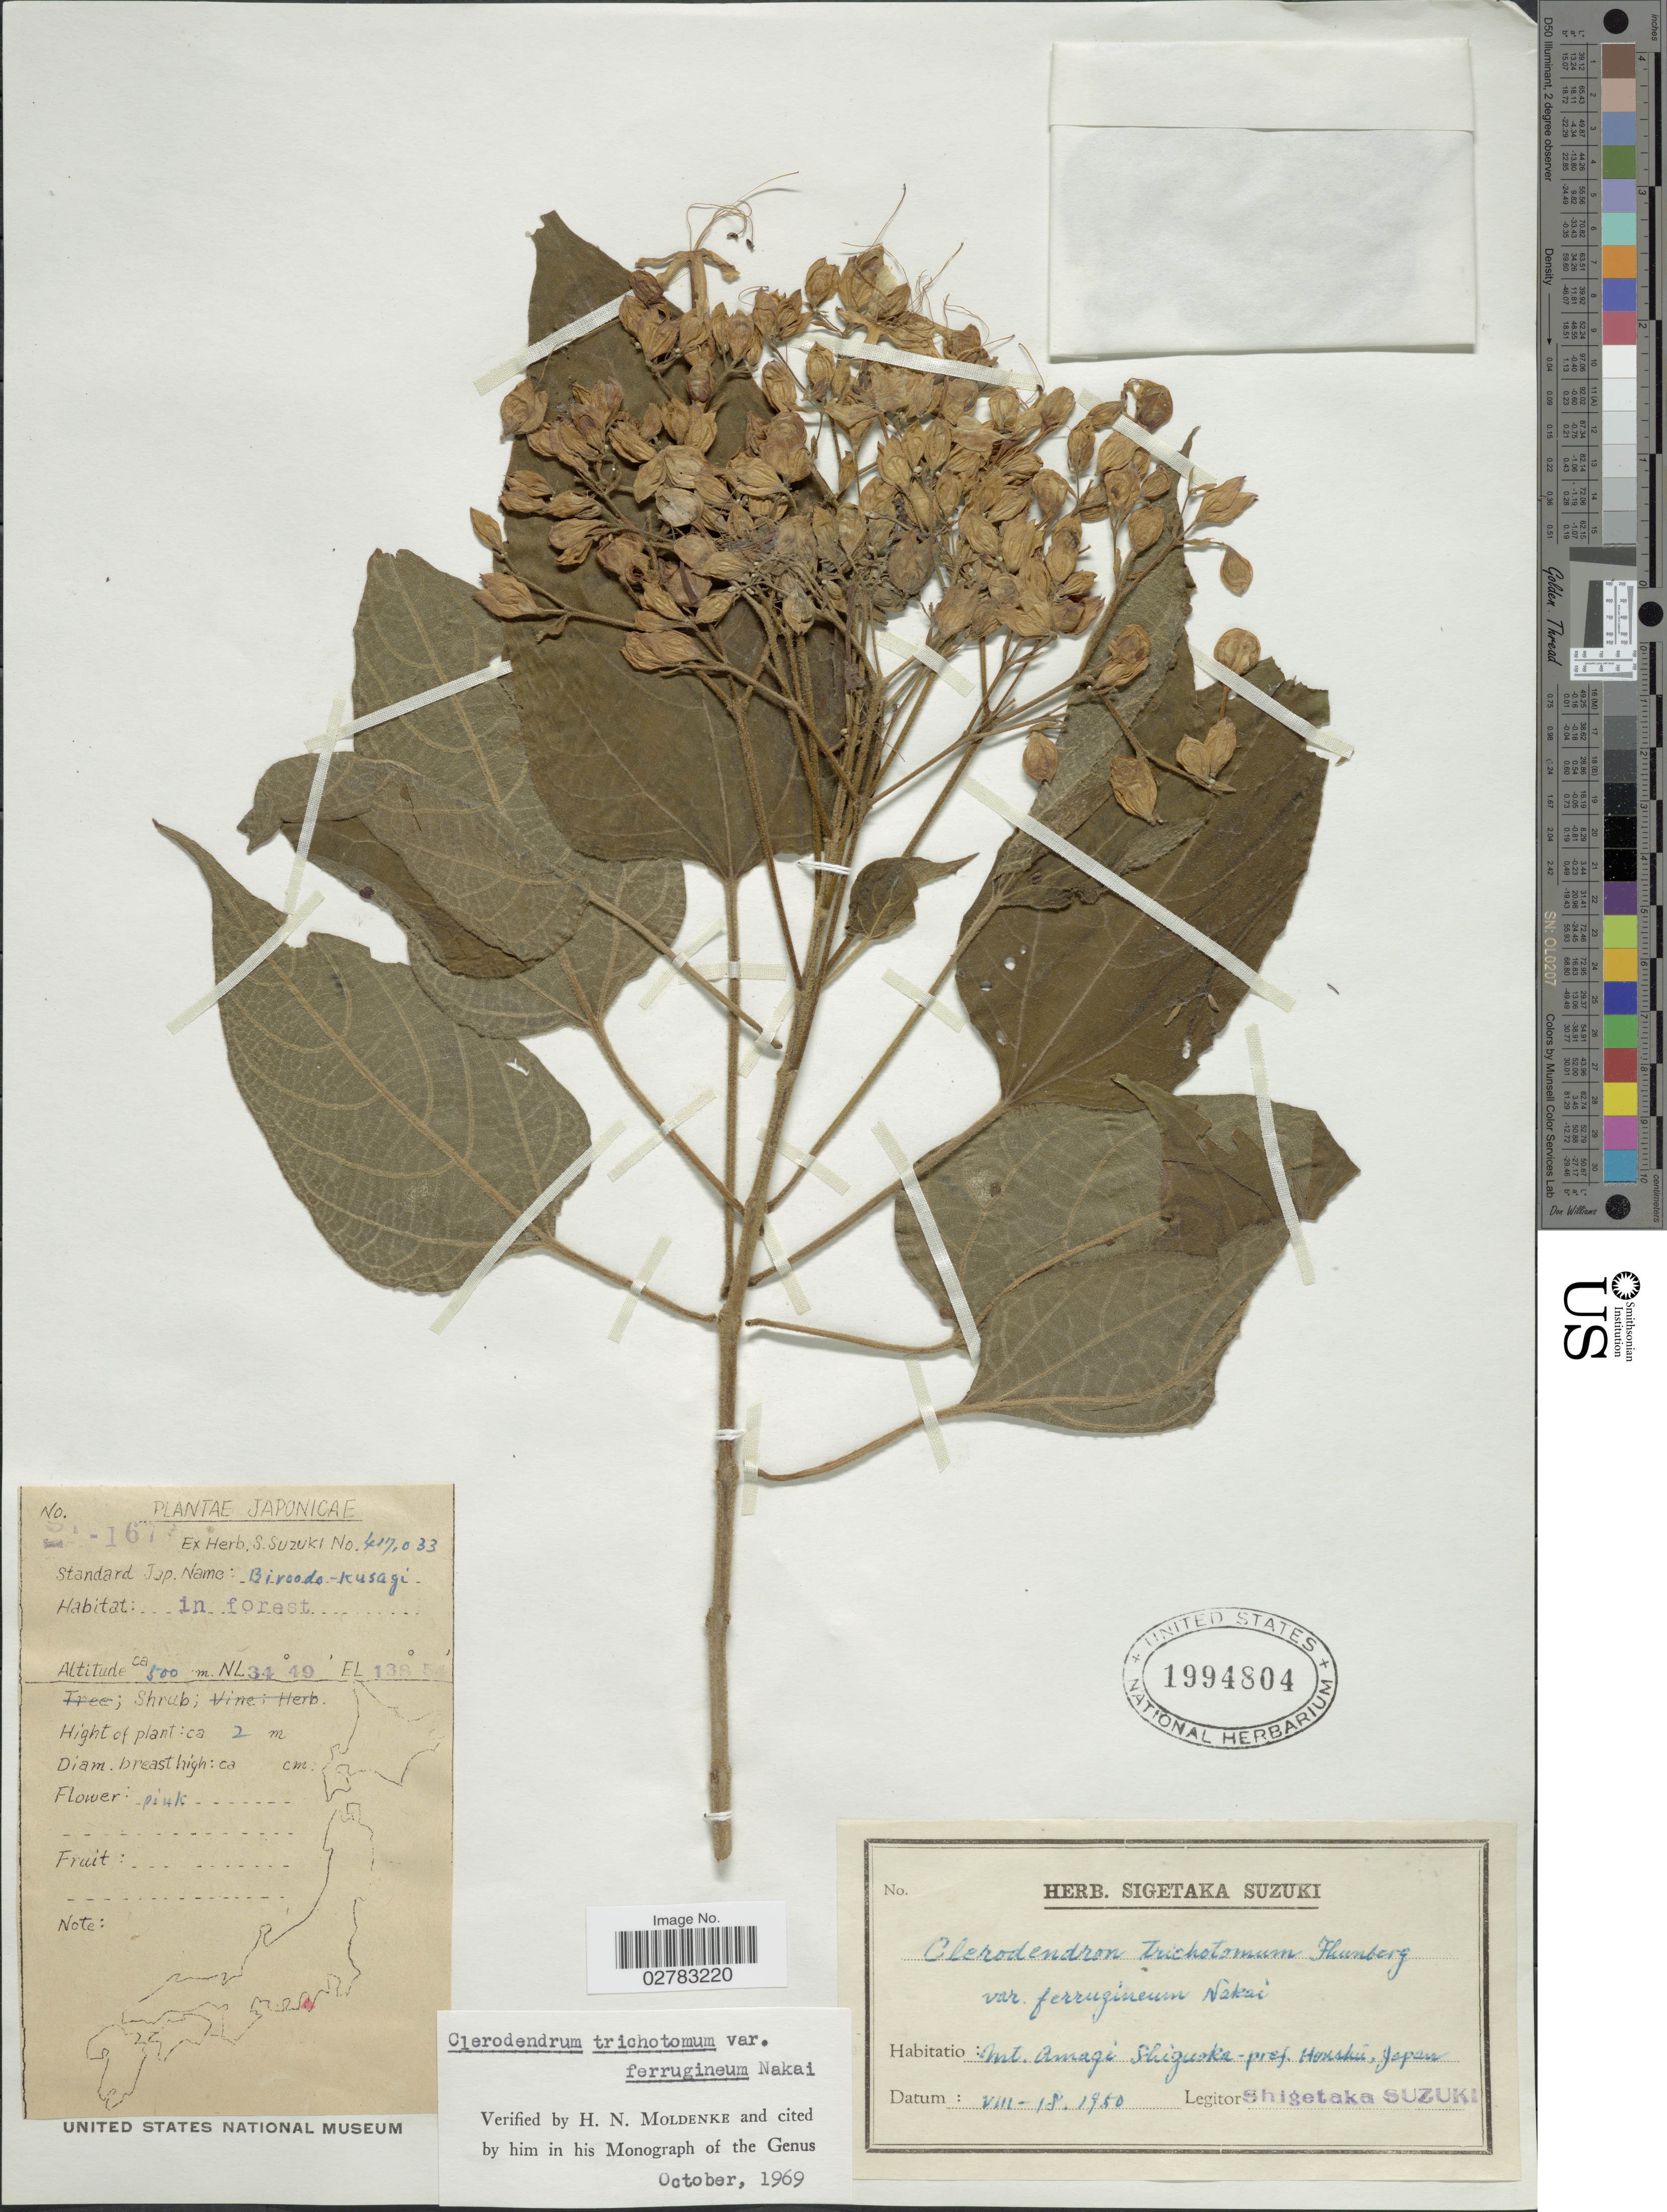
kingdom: Plantae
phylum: Tracheophyta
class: Magnoliopsida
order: Lamiales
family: Lamiaceae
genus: Clerodendrum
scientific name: Clerodendrum trichotomum var. ferrugineum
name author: Nakai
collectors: S. Suzuki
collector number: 417033/ S-167?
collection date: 1950-08-18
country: Japan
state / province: Sizuoka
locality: Mt. Amagi Shizuoka-pref. Honshu.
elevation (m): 500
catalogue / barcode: US 1994804